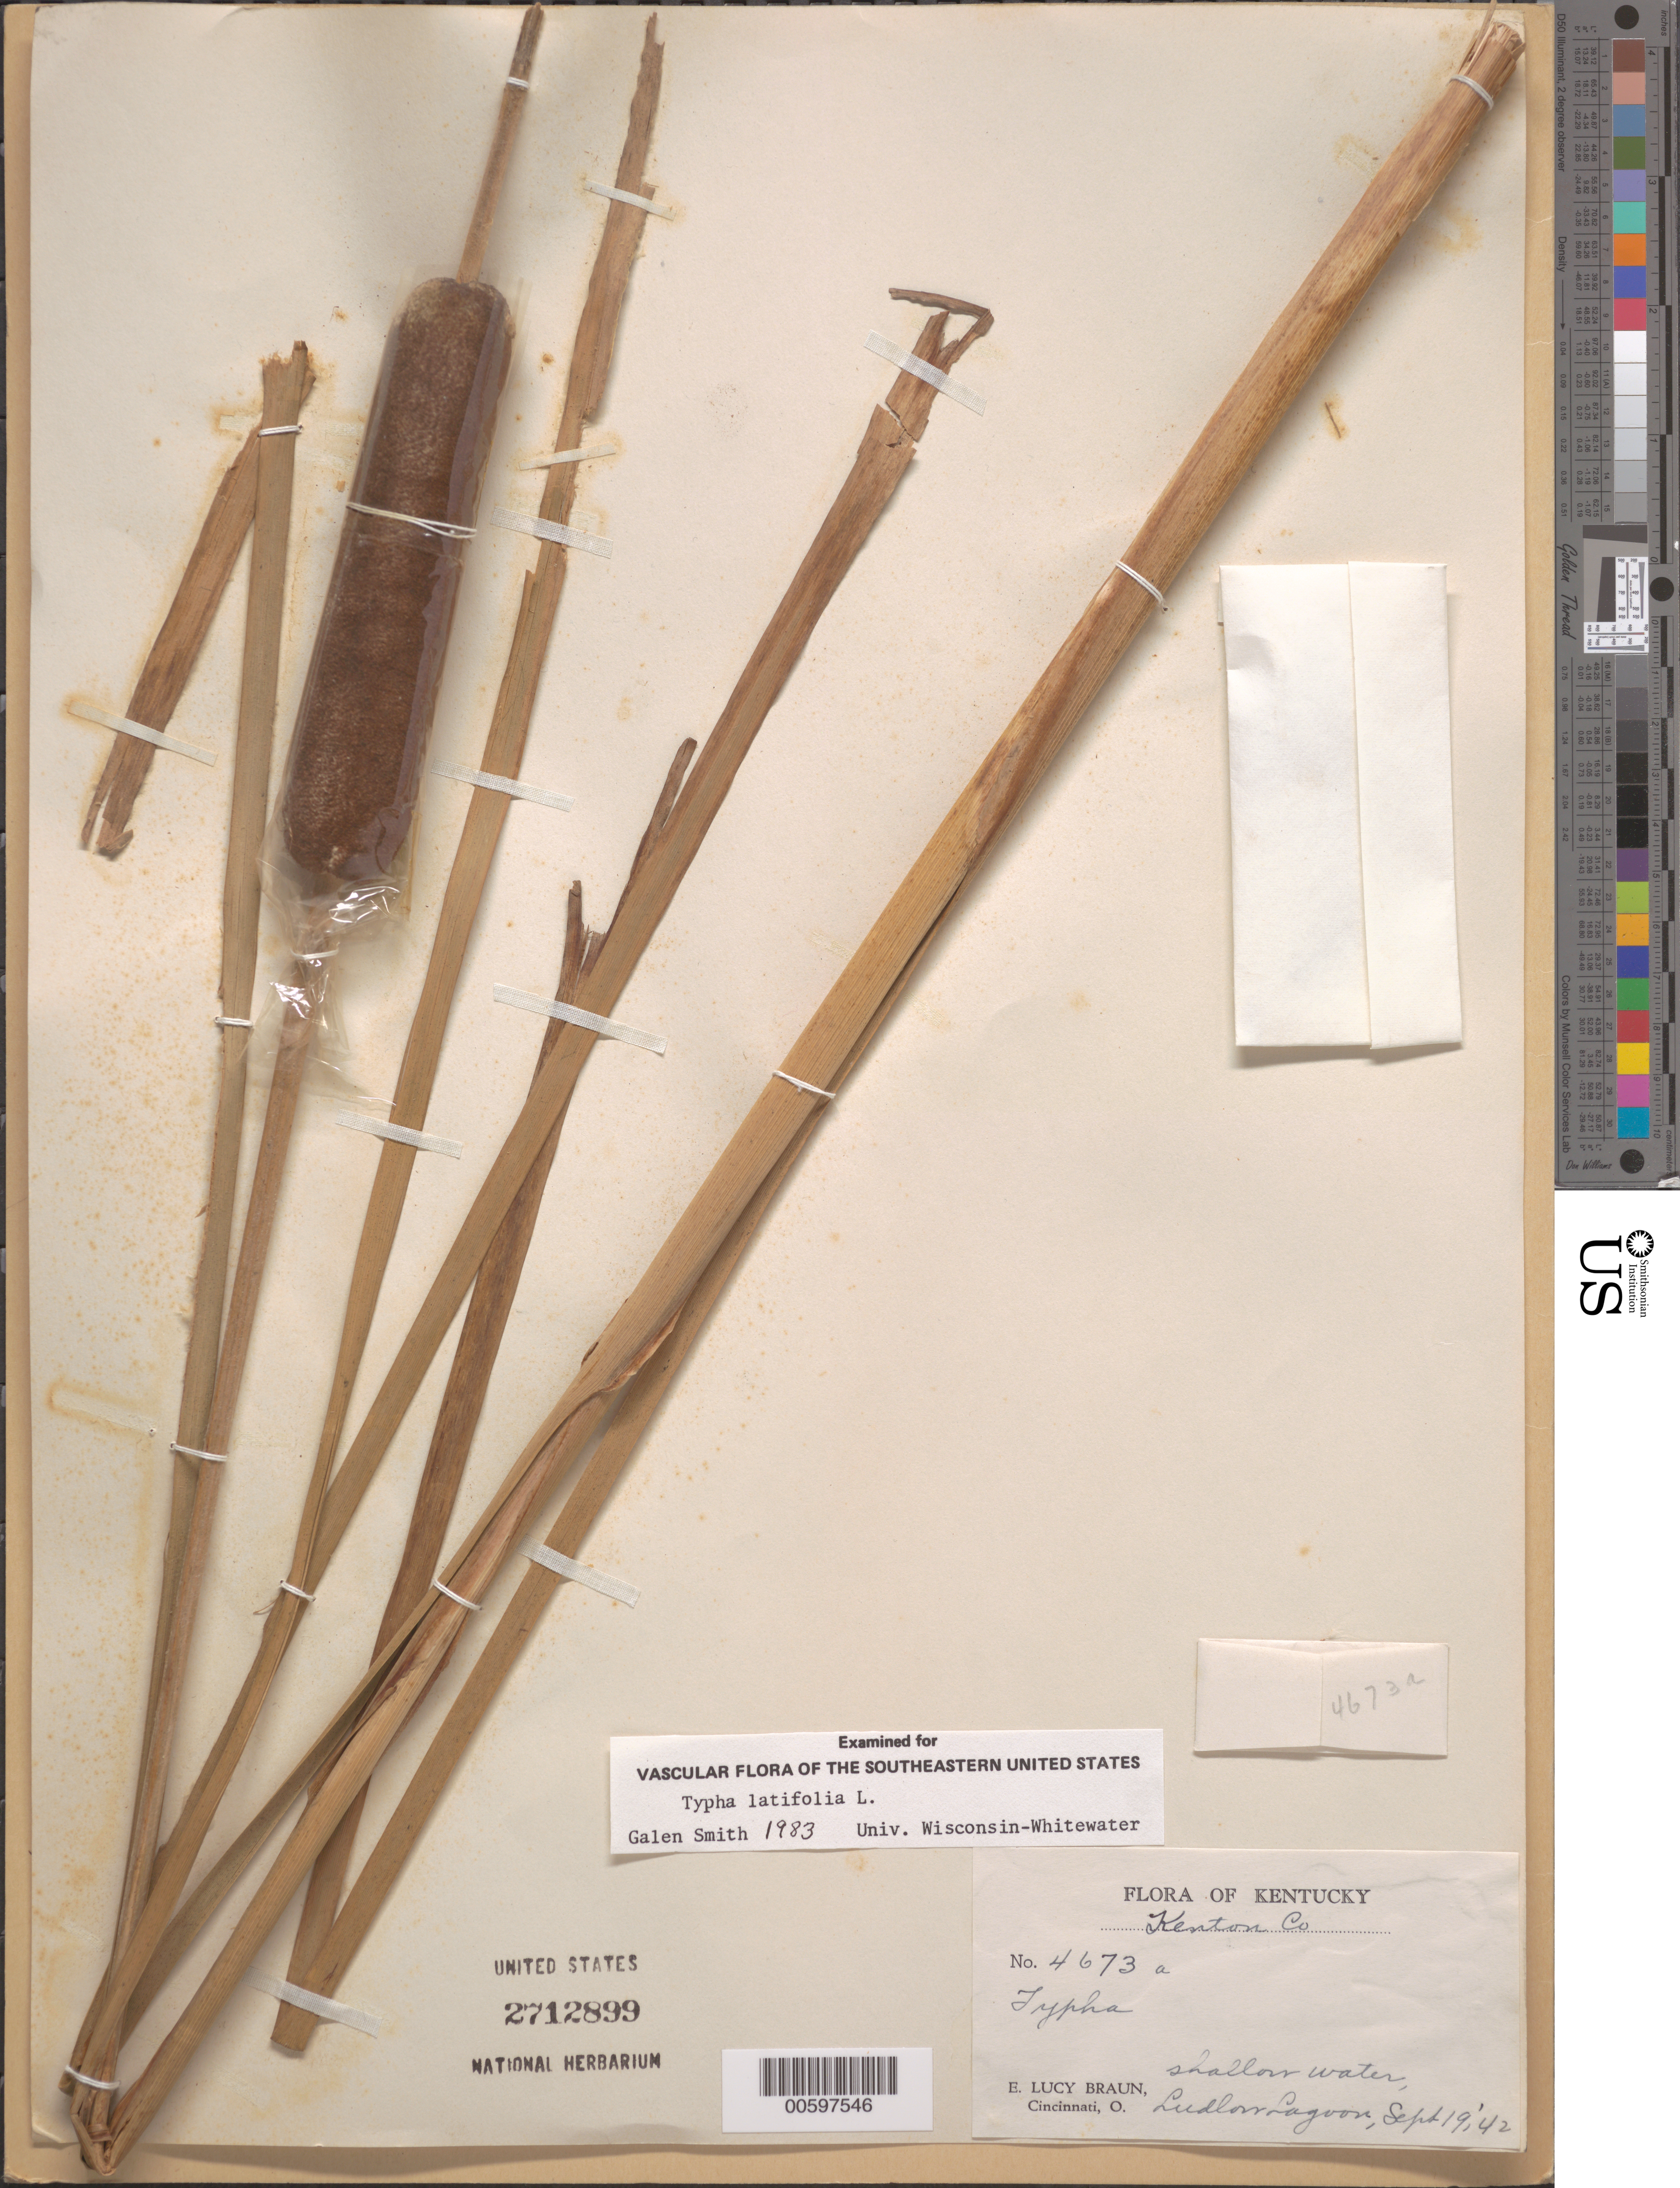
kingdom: Plantae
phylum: Tracheophyta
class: Liliopsida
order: Poales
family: Typhaceae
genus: Typha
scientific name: Typha latifolia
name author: L.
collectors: E. L. Braun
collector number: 4673a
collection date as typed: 19 Sep 1942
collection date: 1942-09-19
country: United States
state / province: Kentucky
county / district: Kenton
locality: Ludlow Lagoon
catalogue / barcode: US 2712899